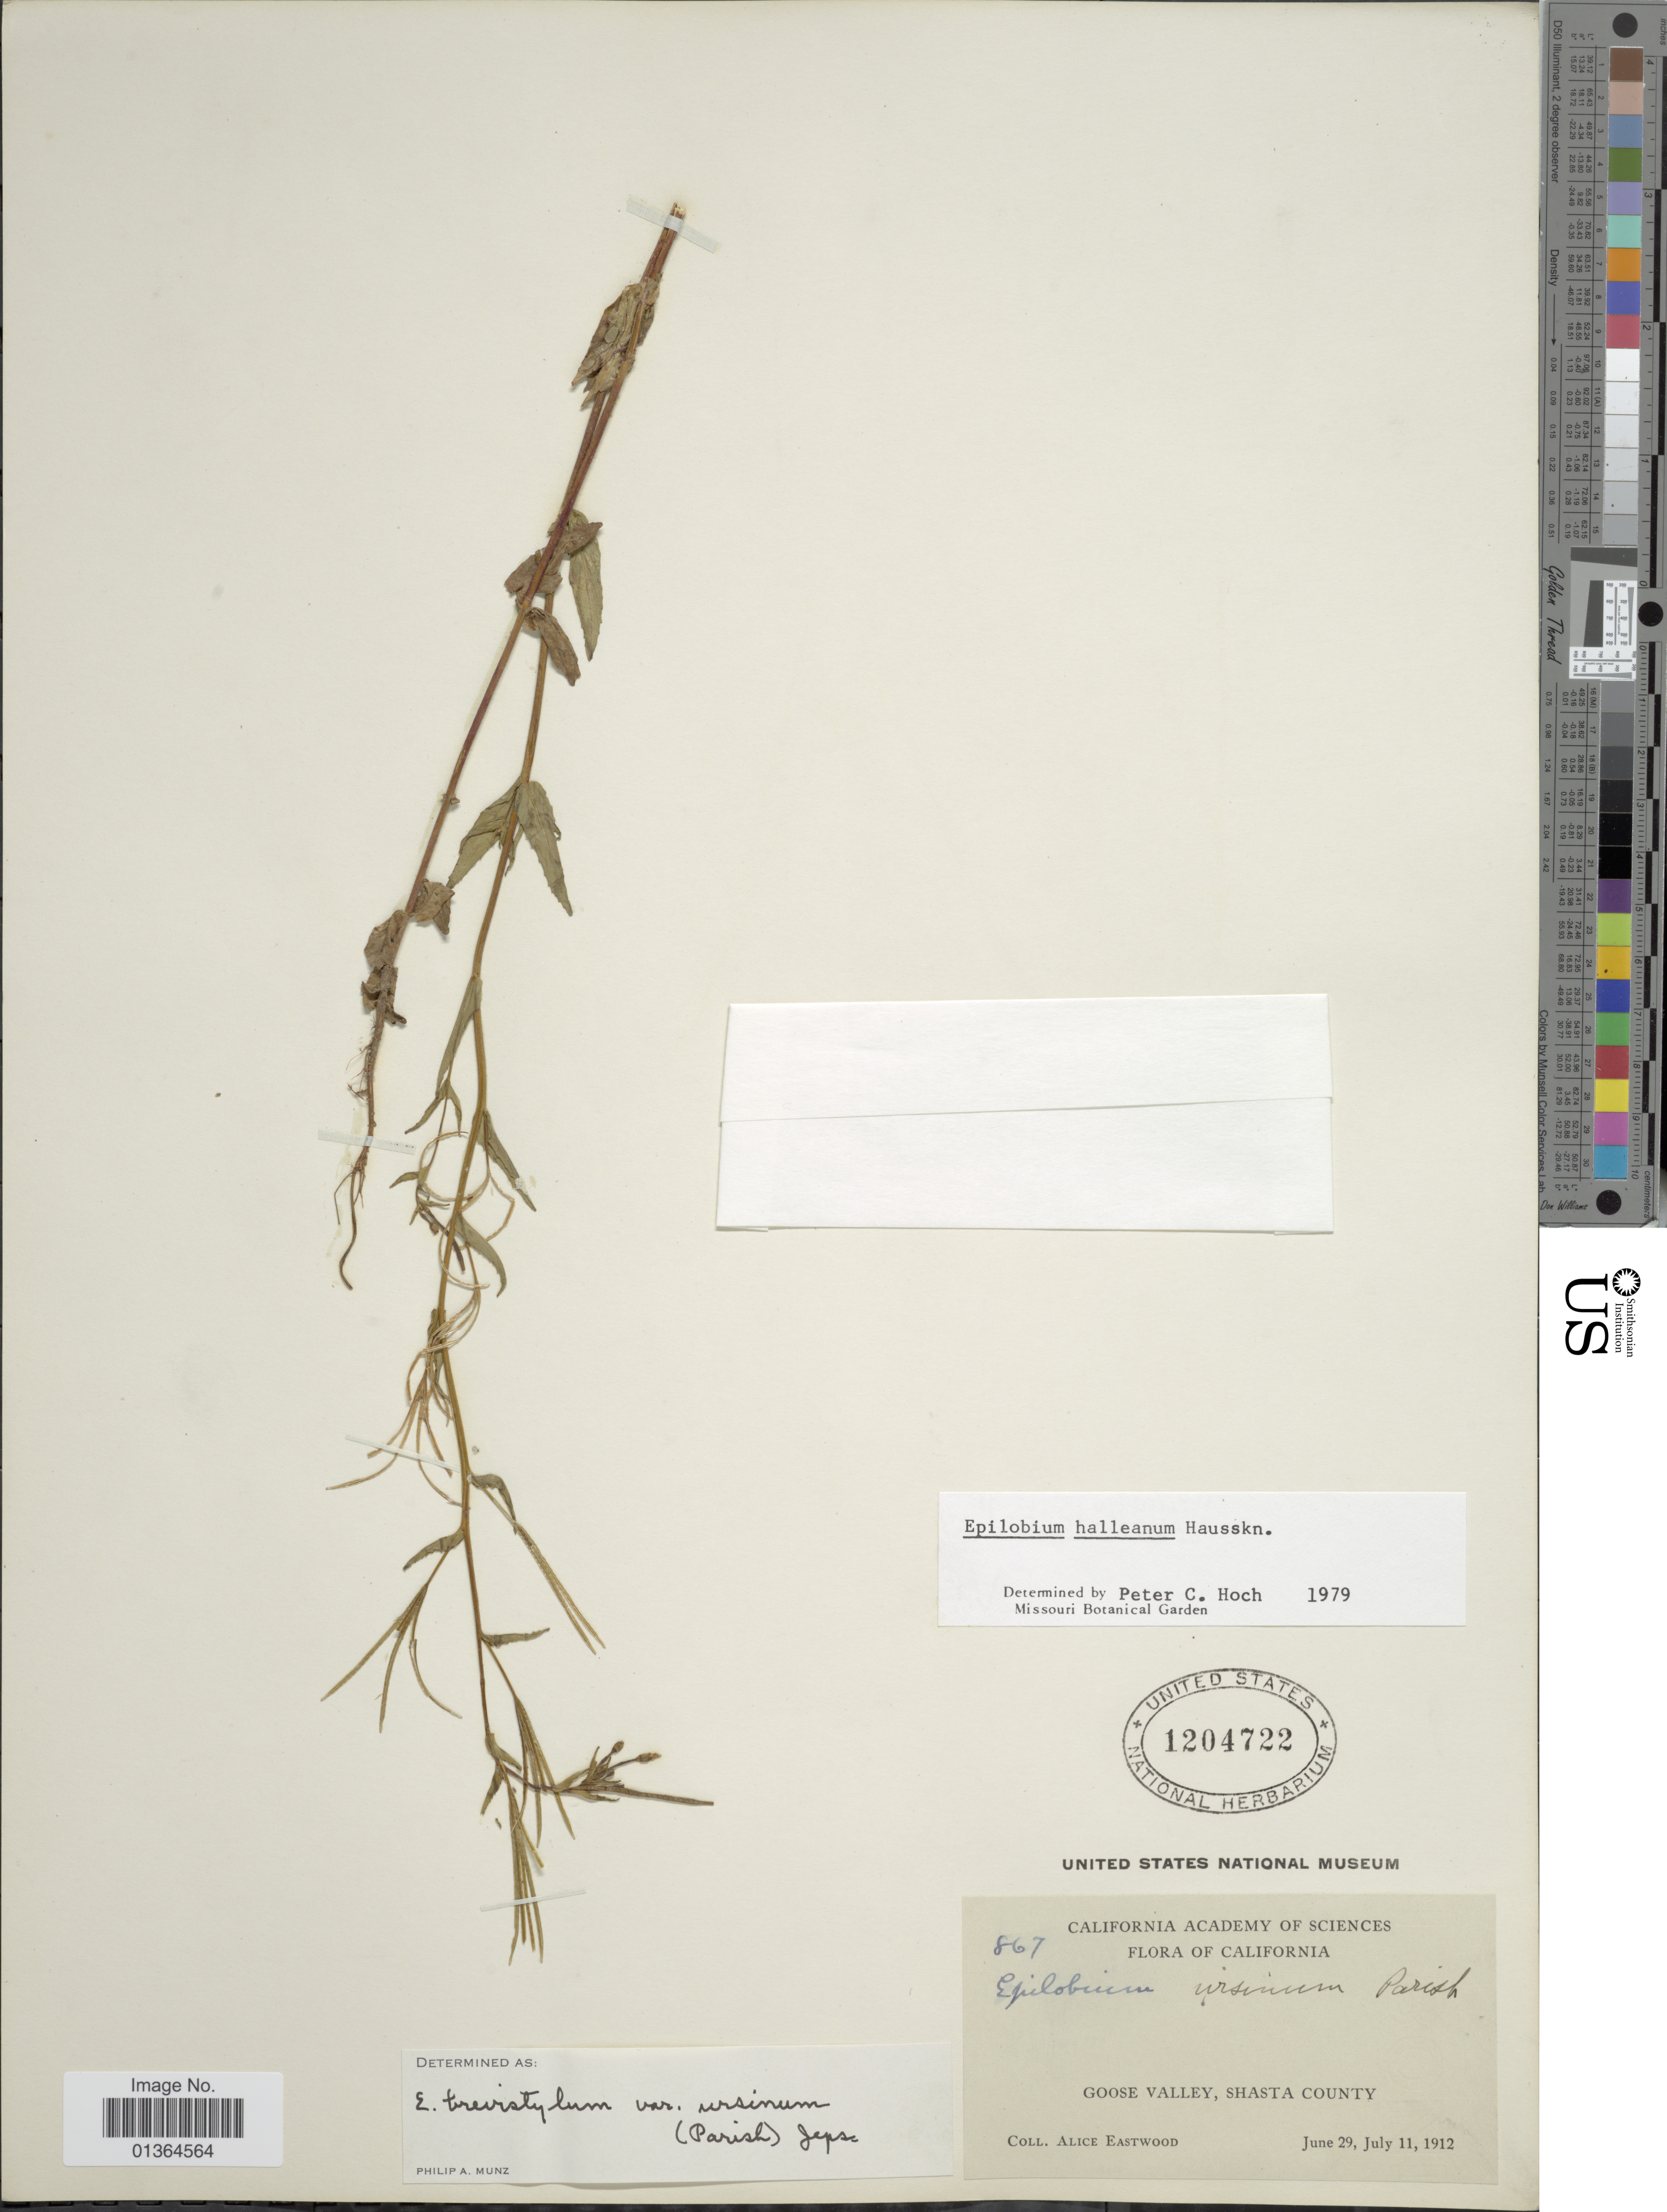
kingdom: Plantae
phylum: Tracheophyta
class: Magnoliopsida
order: Myrtales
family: Onagraceae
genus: Epilobium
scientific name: Epilobium hallianum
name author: Hausskn.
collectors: A. Eastwood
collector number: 867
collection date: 1912-06-29/1912-07-11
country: United States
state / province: California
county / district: Shasta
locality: Goose Valley, Shasta County.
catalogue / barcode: US 1204722